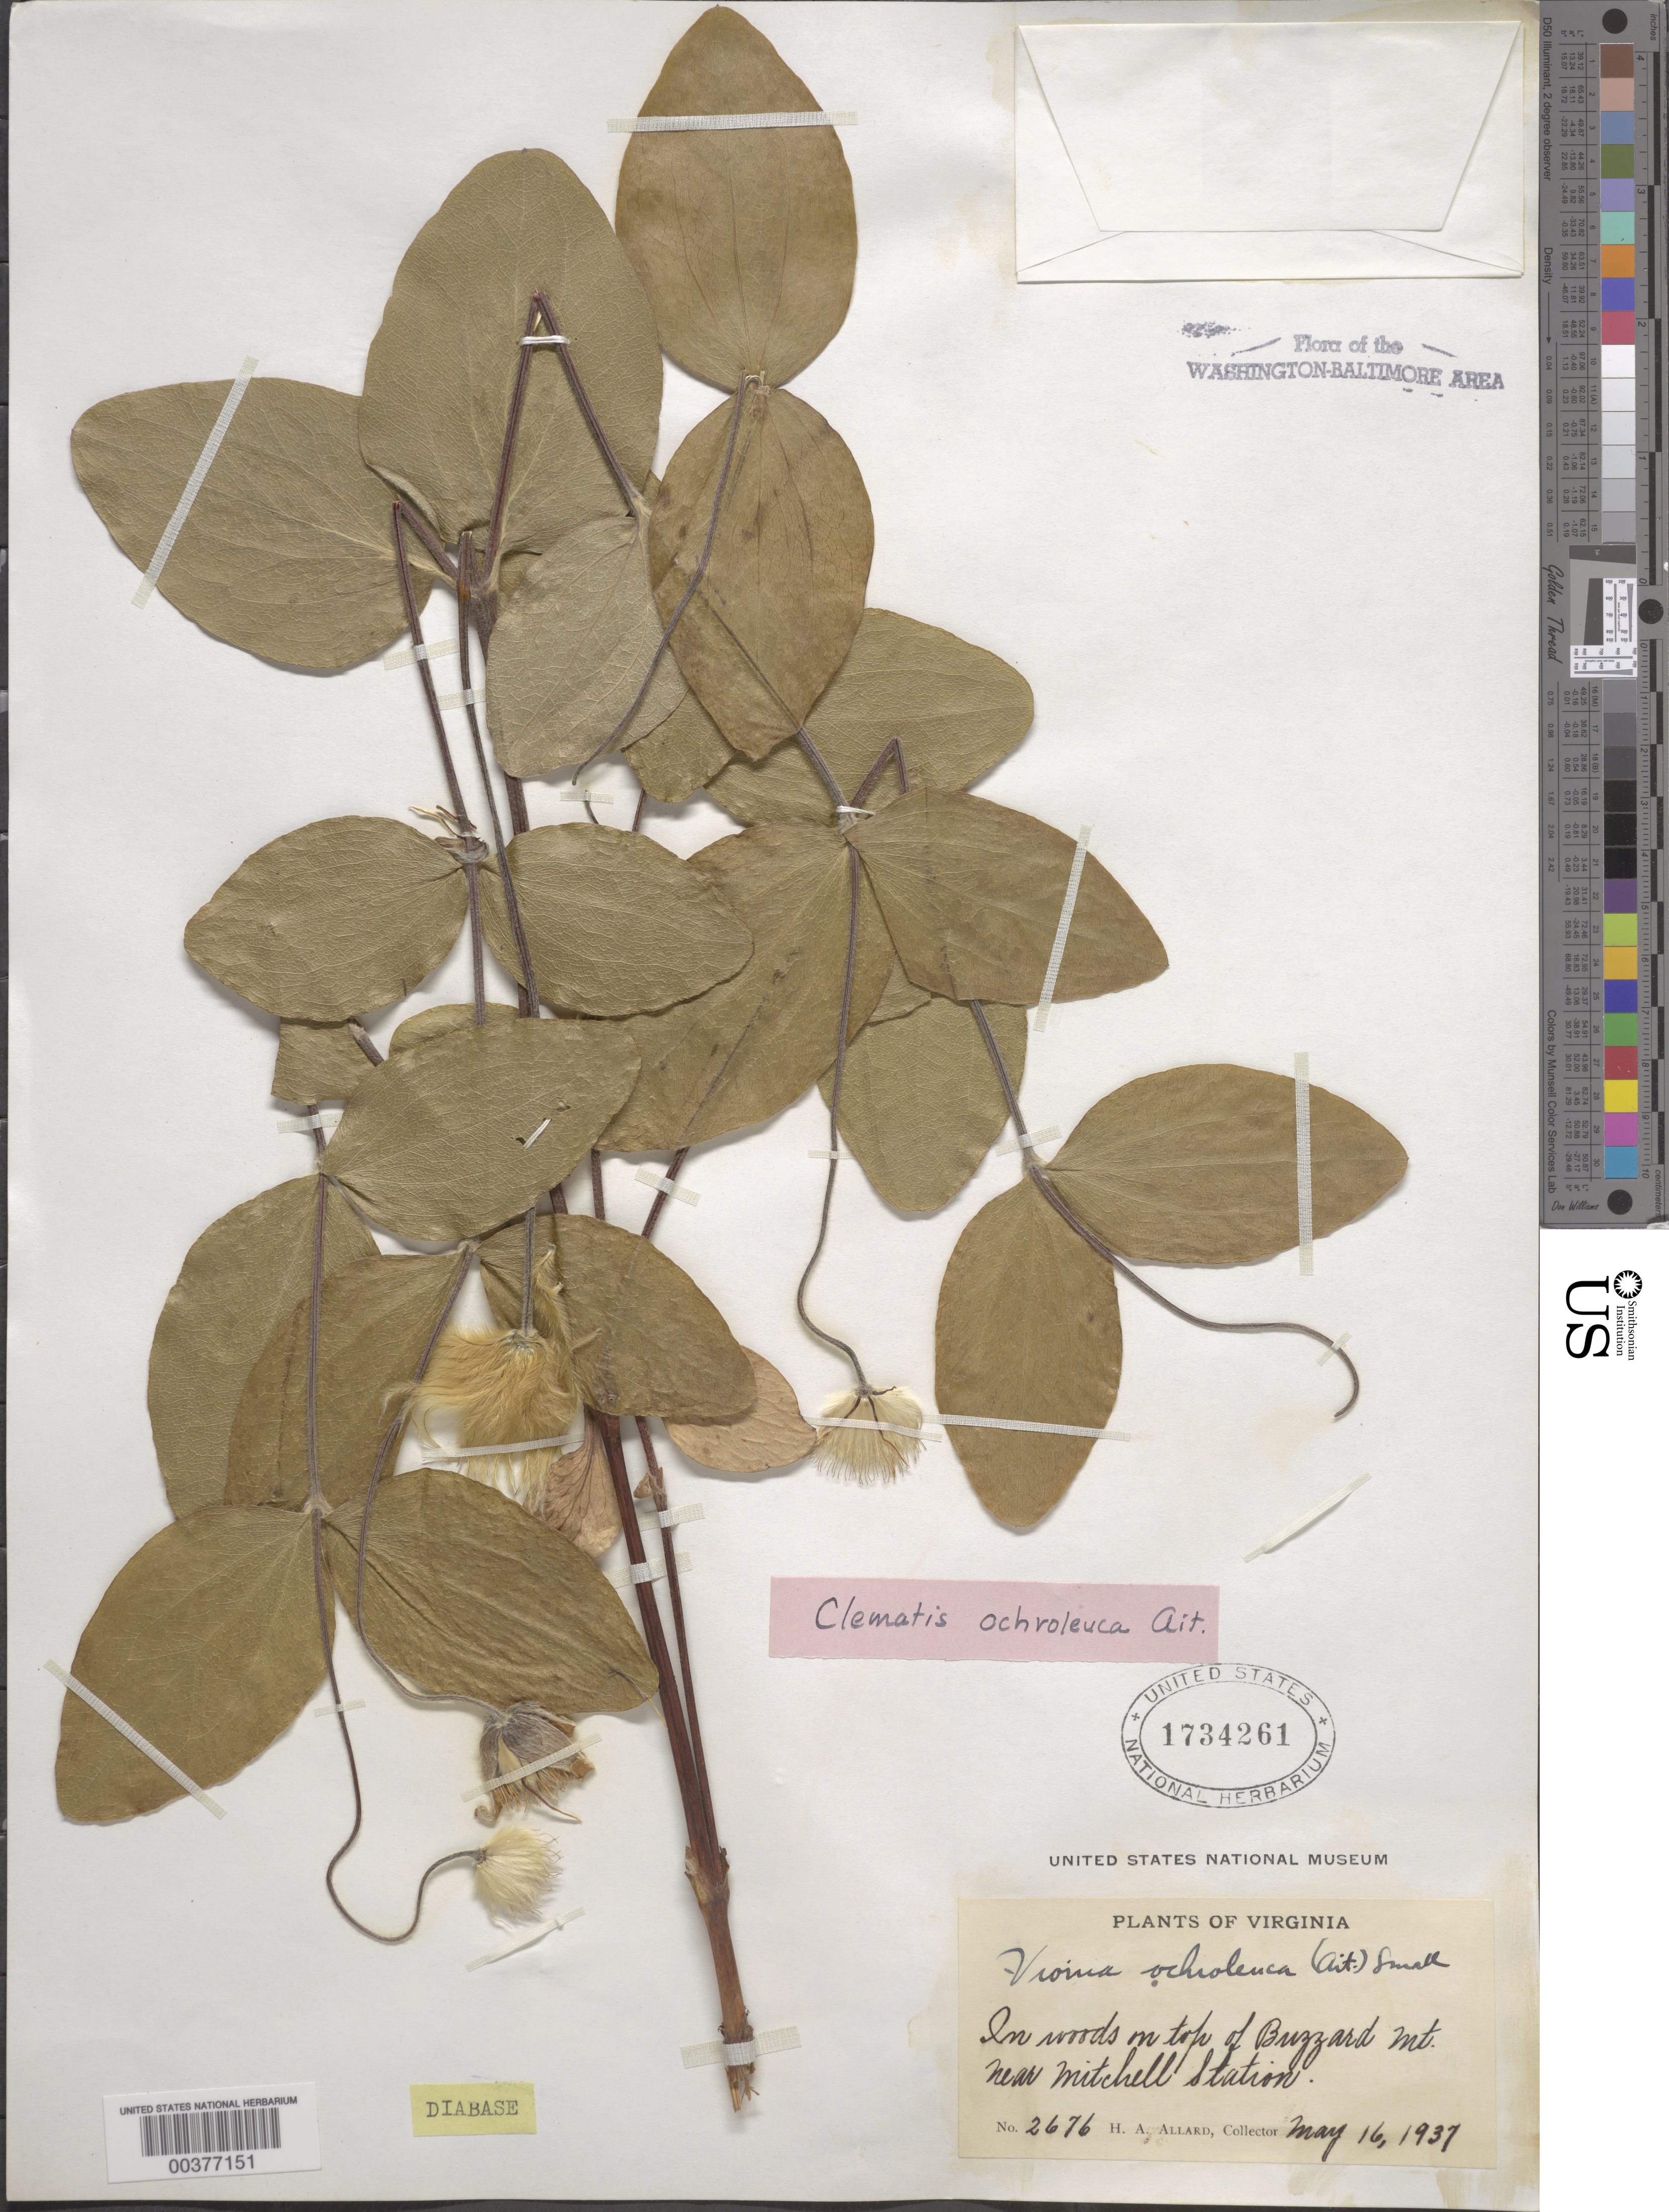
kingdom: Plantae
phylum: Tracheophyta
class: Magnoliopsida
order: Ranunculales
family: Ranunculaceae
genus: Clematis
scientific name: Clematis ochroleuca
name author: Aiton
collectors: H. A. Allard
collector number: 2676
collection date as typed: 16 May 1937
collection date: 1937-05-16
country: United States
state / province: Virginia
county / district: Culpeper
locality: Buzzard Mountain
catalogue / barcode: US 1734261